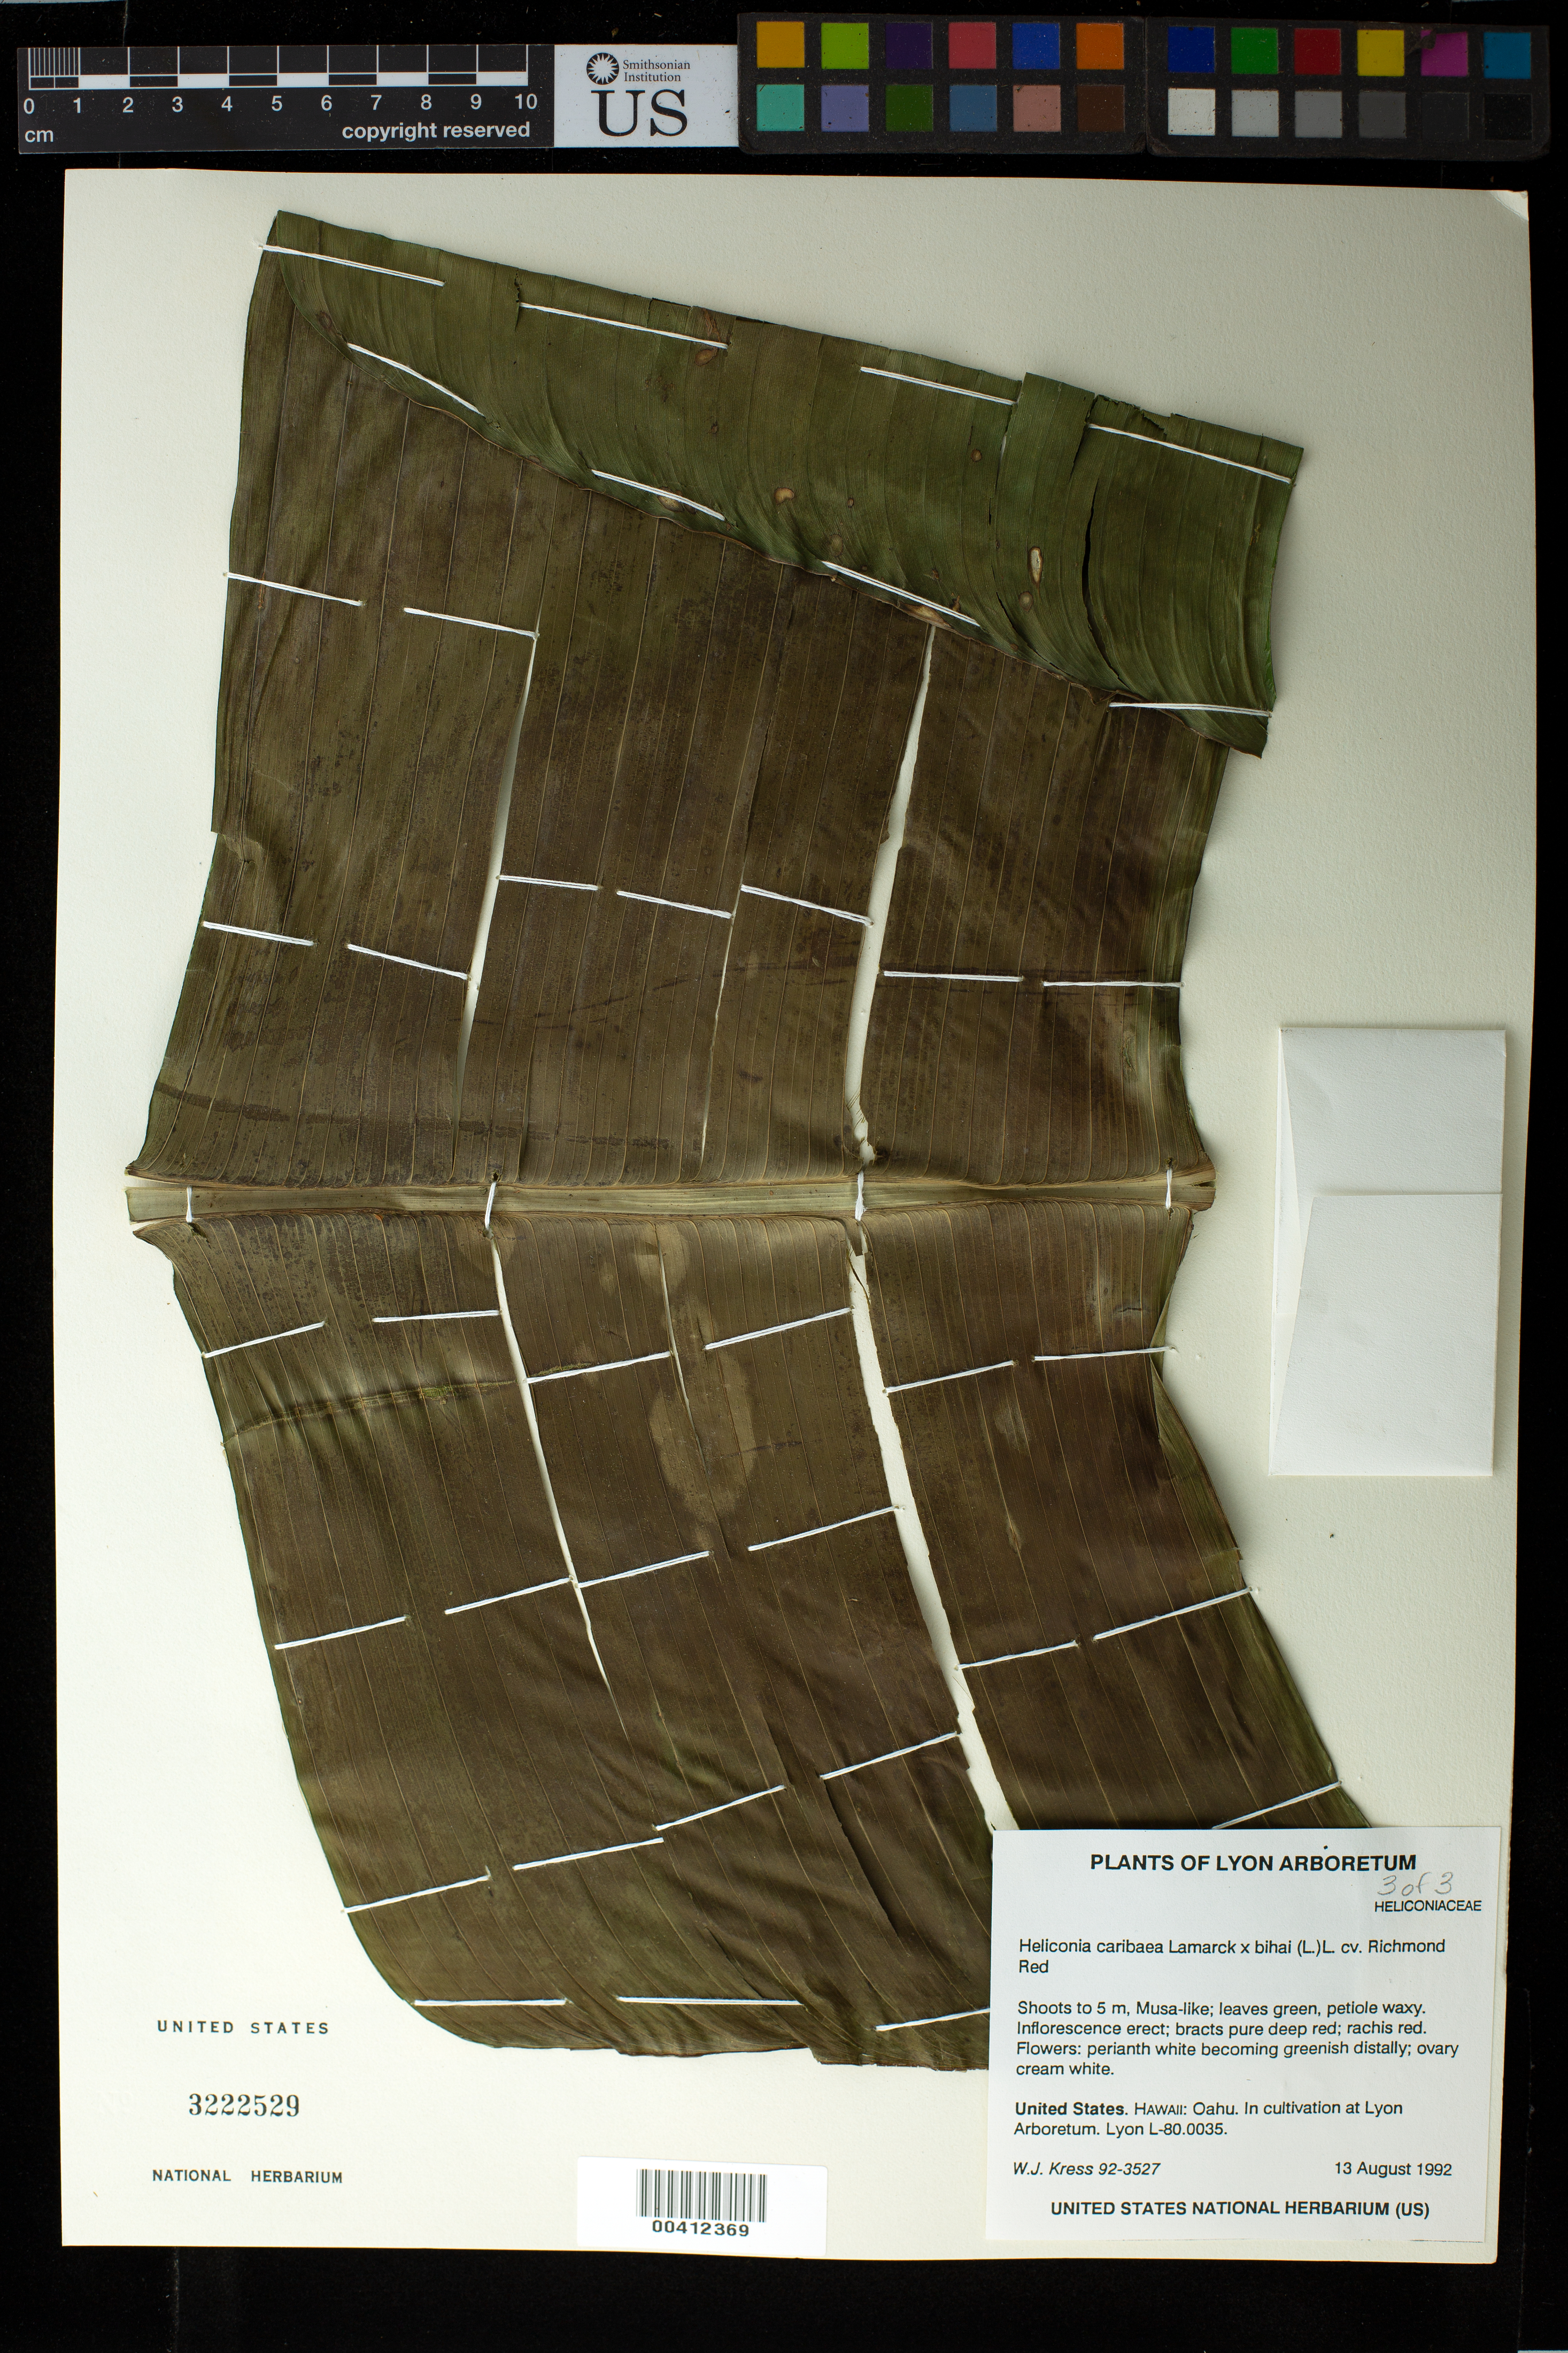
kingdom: Plantae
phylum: Tracheophyta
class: Liliopsida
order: Zingiberales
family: Heliconiaceae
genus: Heliconia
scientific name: Heliconia bihai x H. caribaea Lam. 'Richmond Red'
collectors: W. J. Kress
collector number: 92-3527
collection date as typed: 13 Aug 1992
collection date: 1992-08-13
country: United States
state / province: Hawaii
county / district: Honolulu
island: Oahu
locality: Lyon arboretum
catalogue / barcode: US 3222529